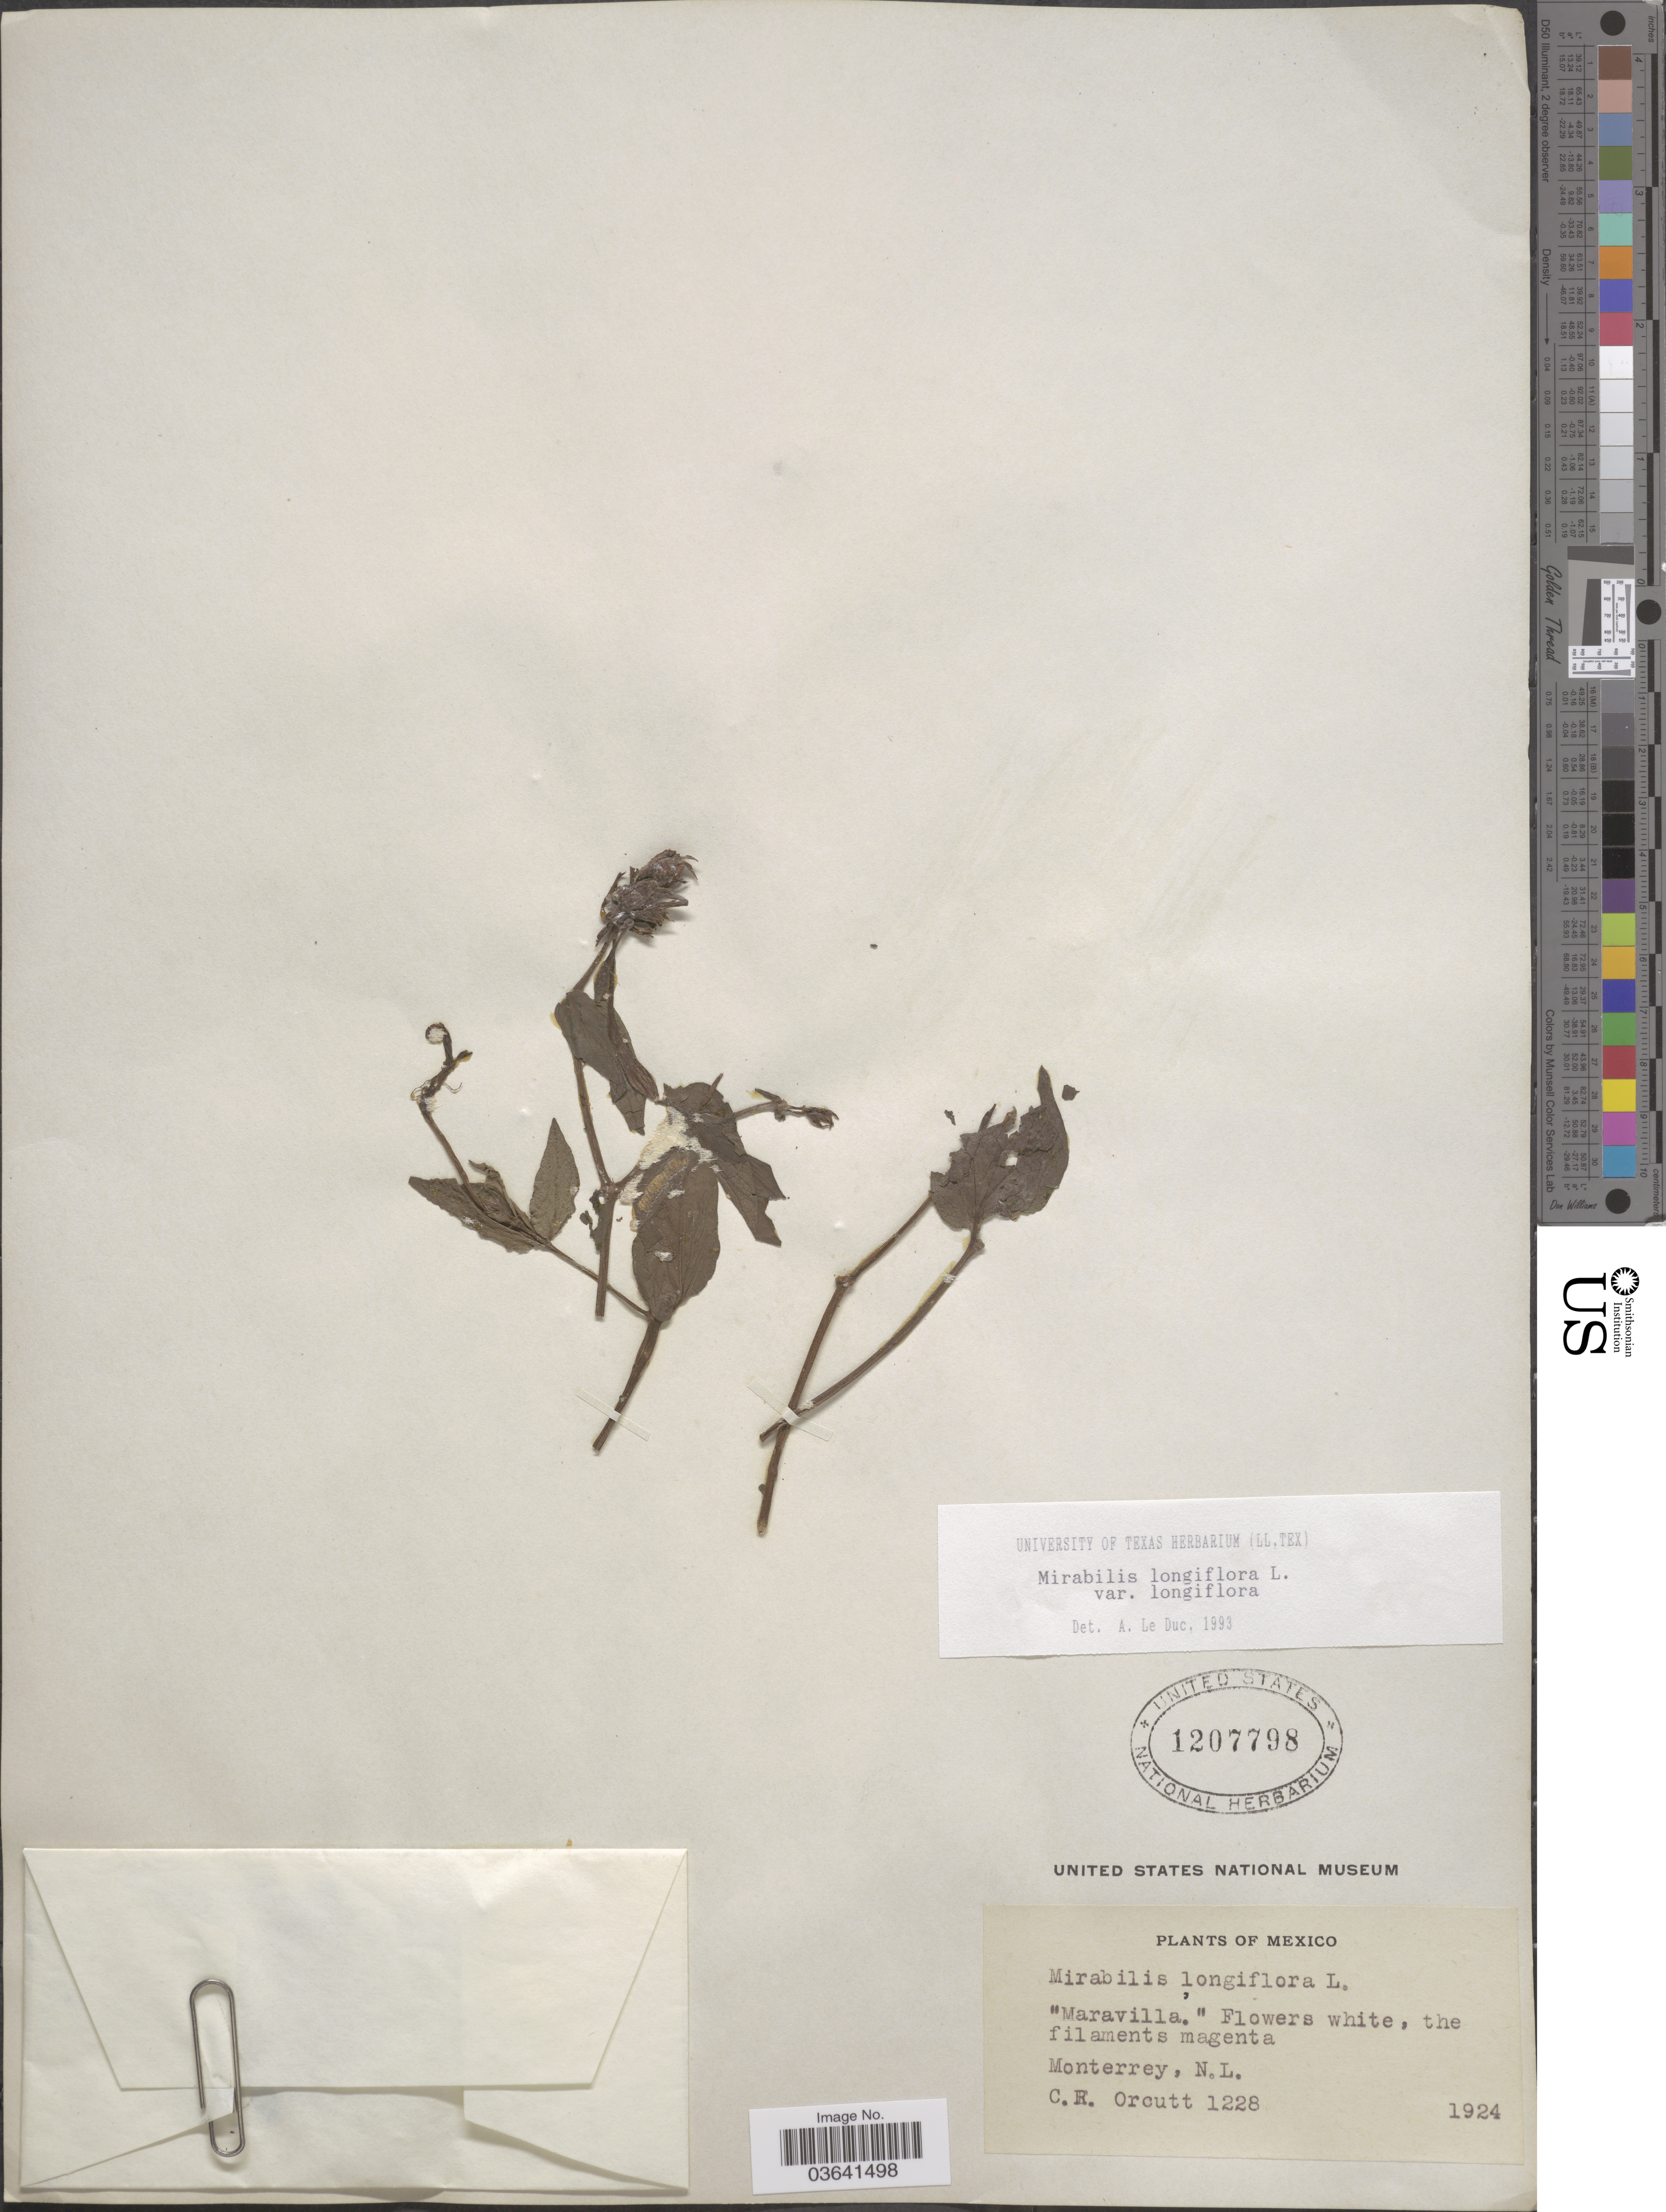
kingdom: Plantae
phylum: Tracheophyta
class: Magnoliopsida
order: Caryophyllales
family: Nyctaginaceae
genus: Mirabilis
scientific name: Mirabilis longiflora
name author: L.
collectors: C. R. Orcutt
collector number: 1228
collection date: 1924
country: Mexico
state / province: Nuevo León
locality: Monterrey.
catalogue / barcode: US 1207798